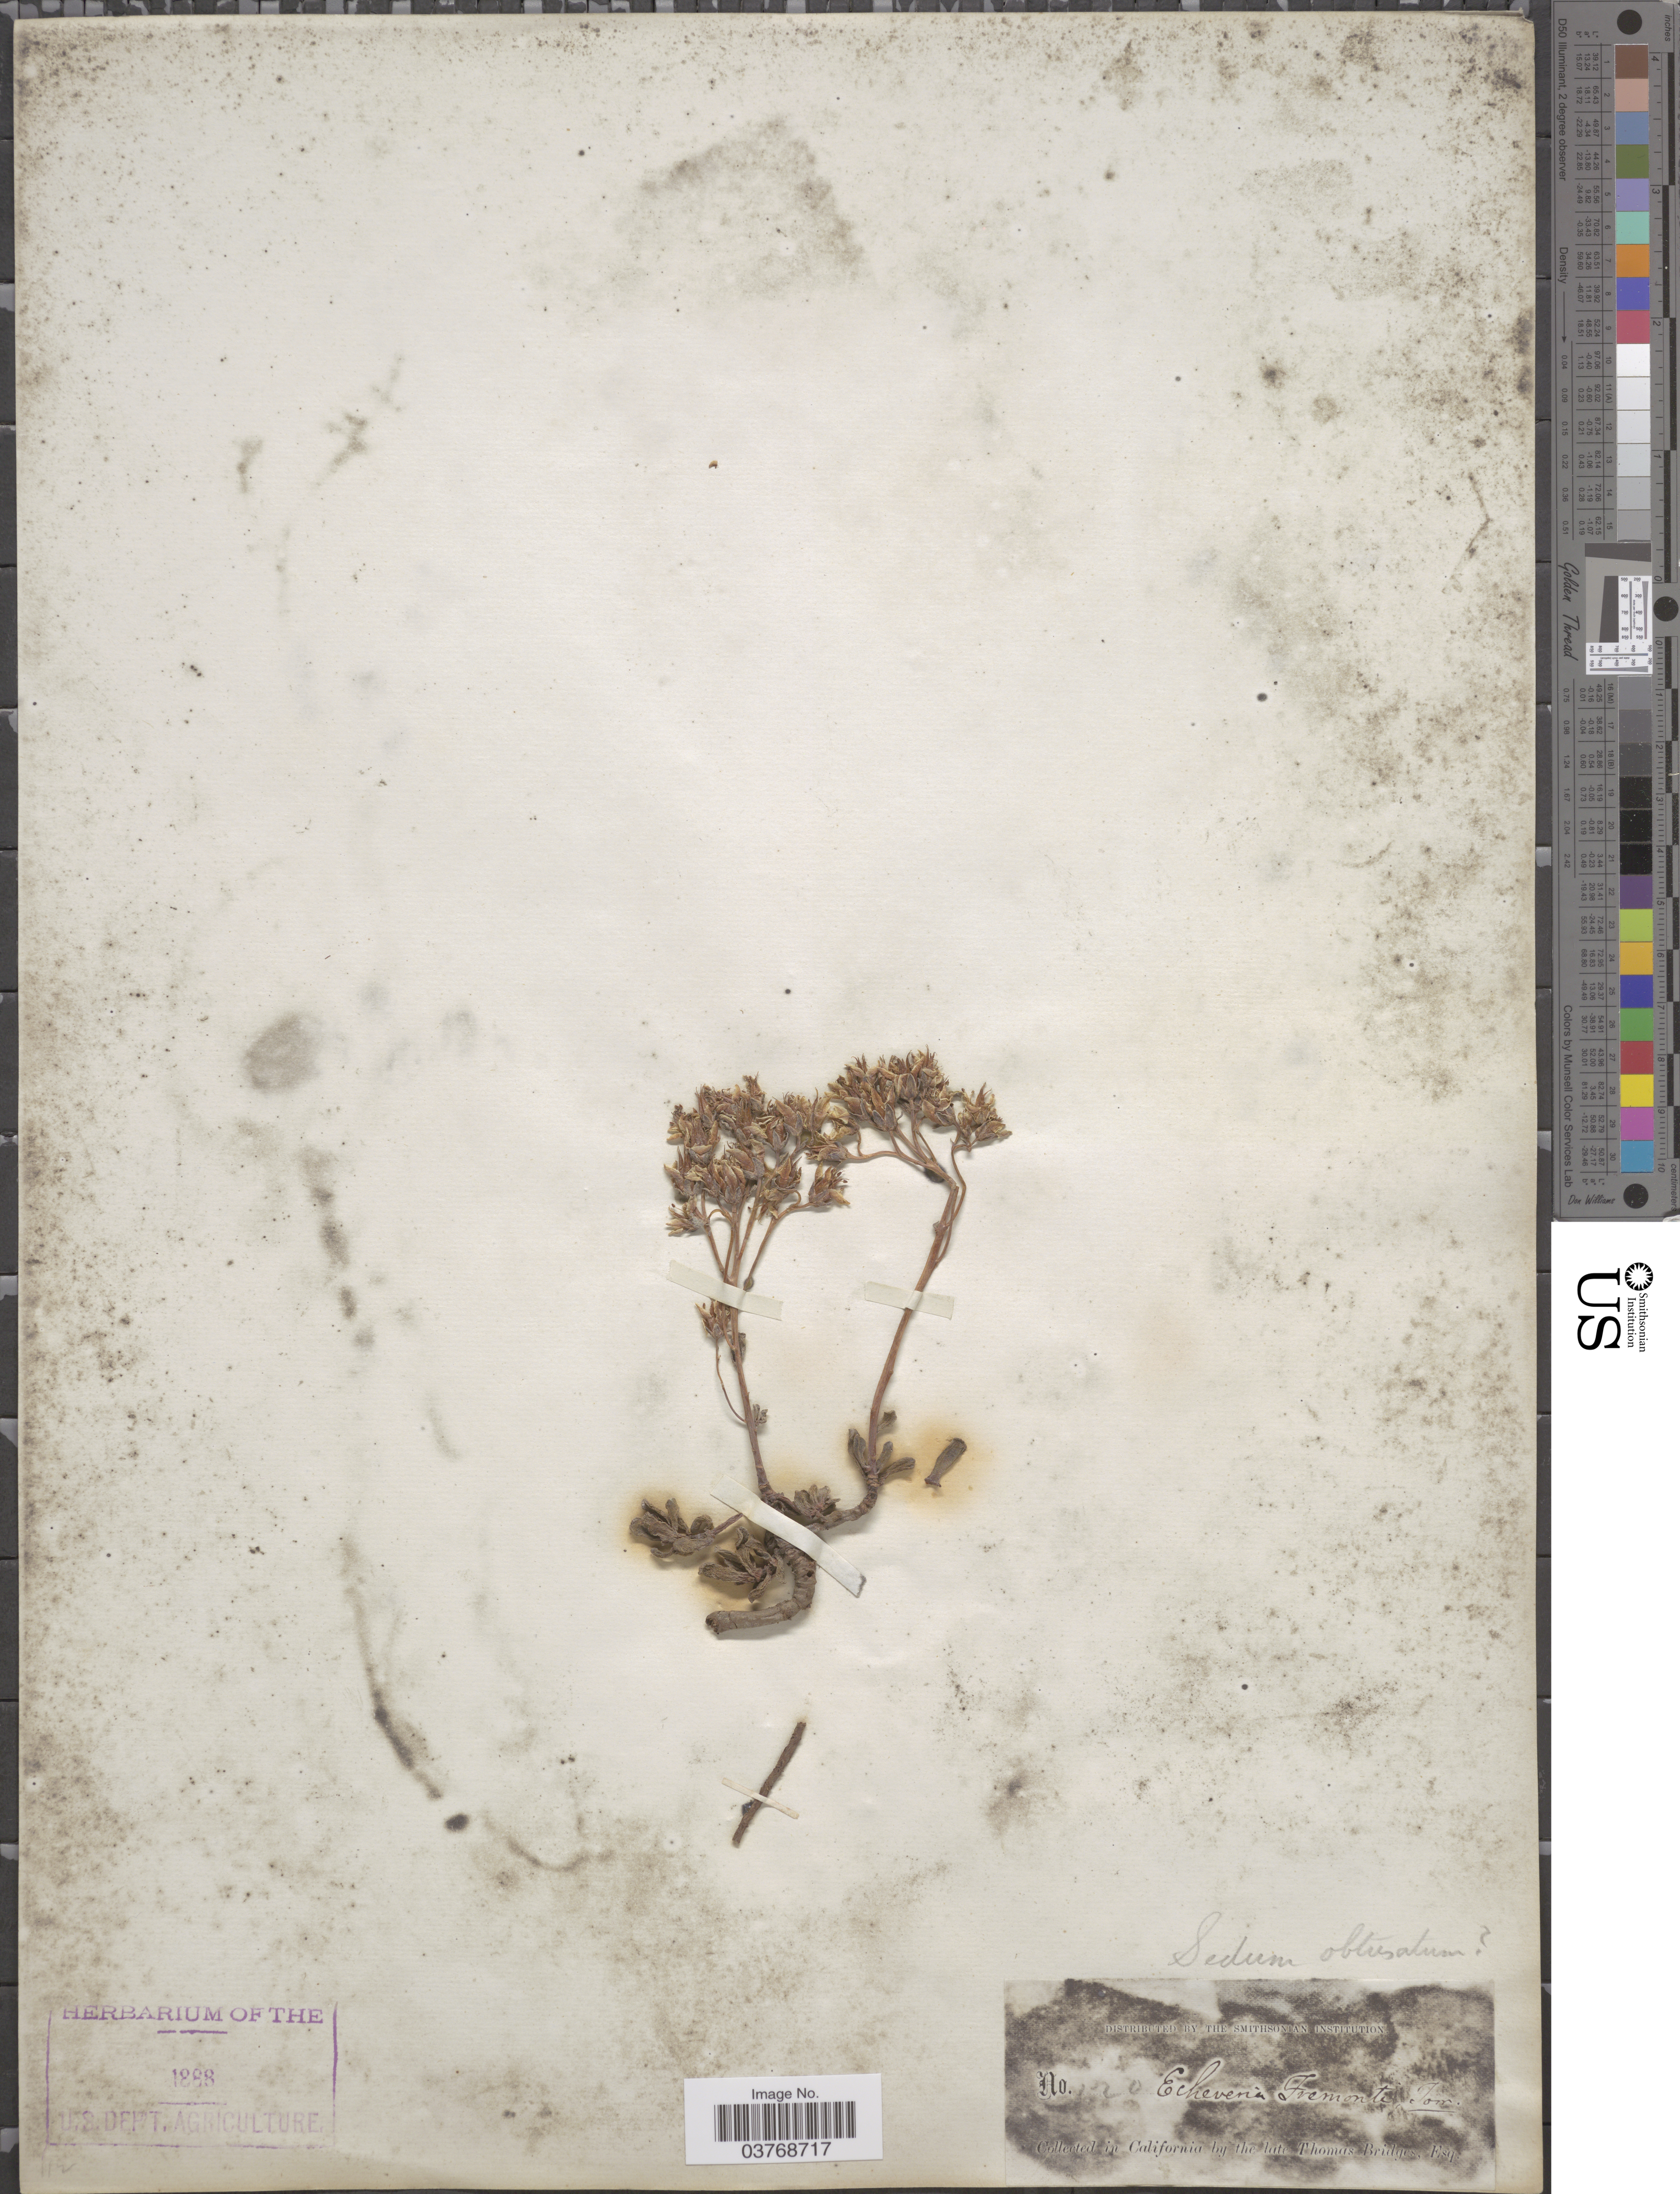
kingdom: Plantae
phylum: Tracheophyta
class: Magnoliopsida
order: Saxifragales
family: Crassulaceae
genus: Sedum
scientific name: Sedum obtusatum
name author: A. Gray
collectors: T. Bridges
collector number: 120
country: United States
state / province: California